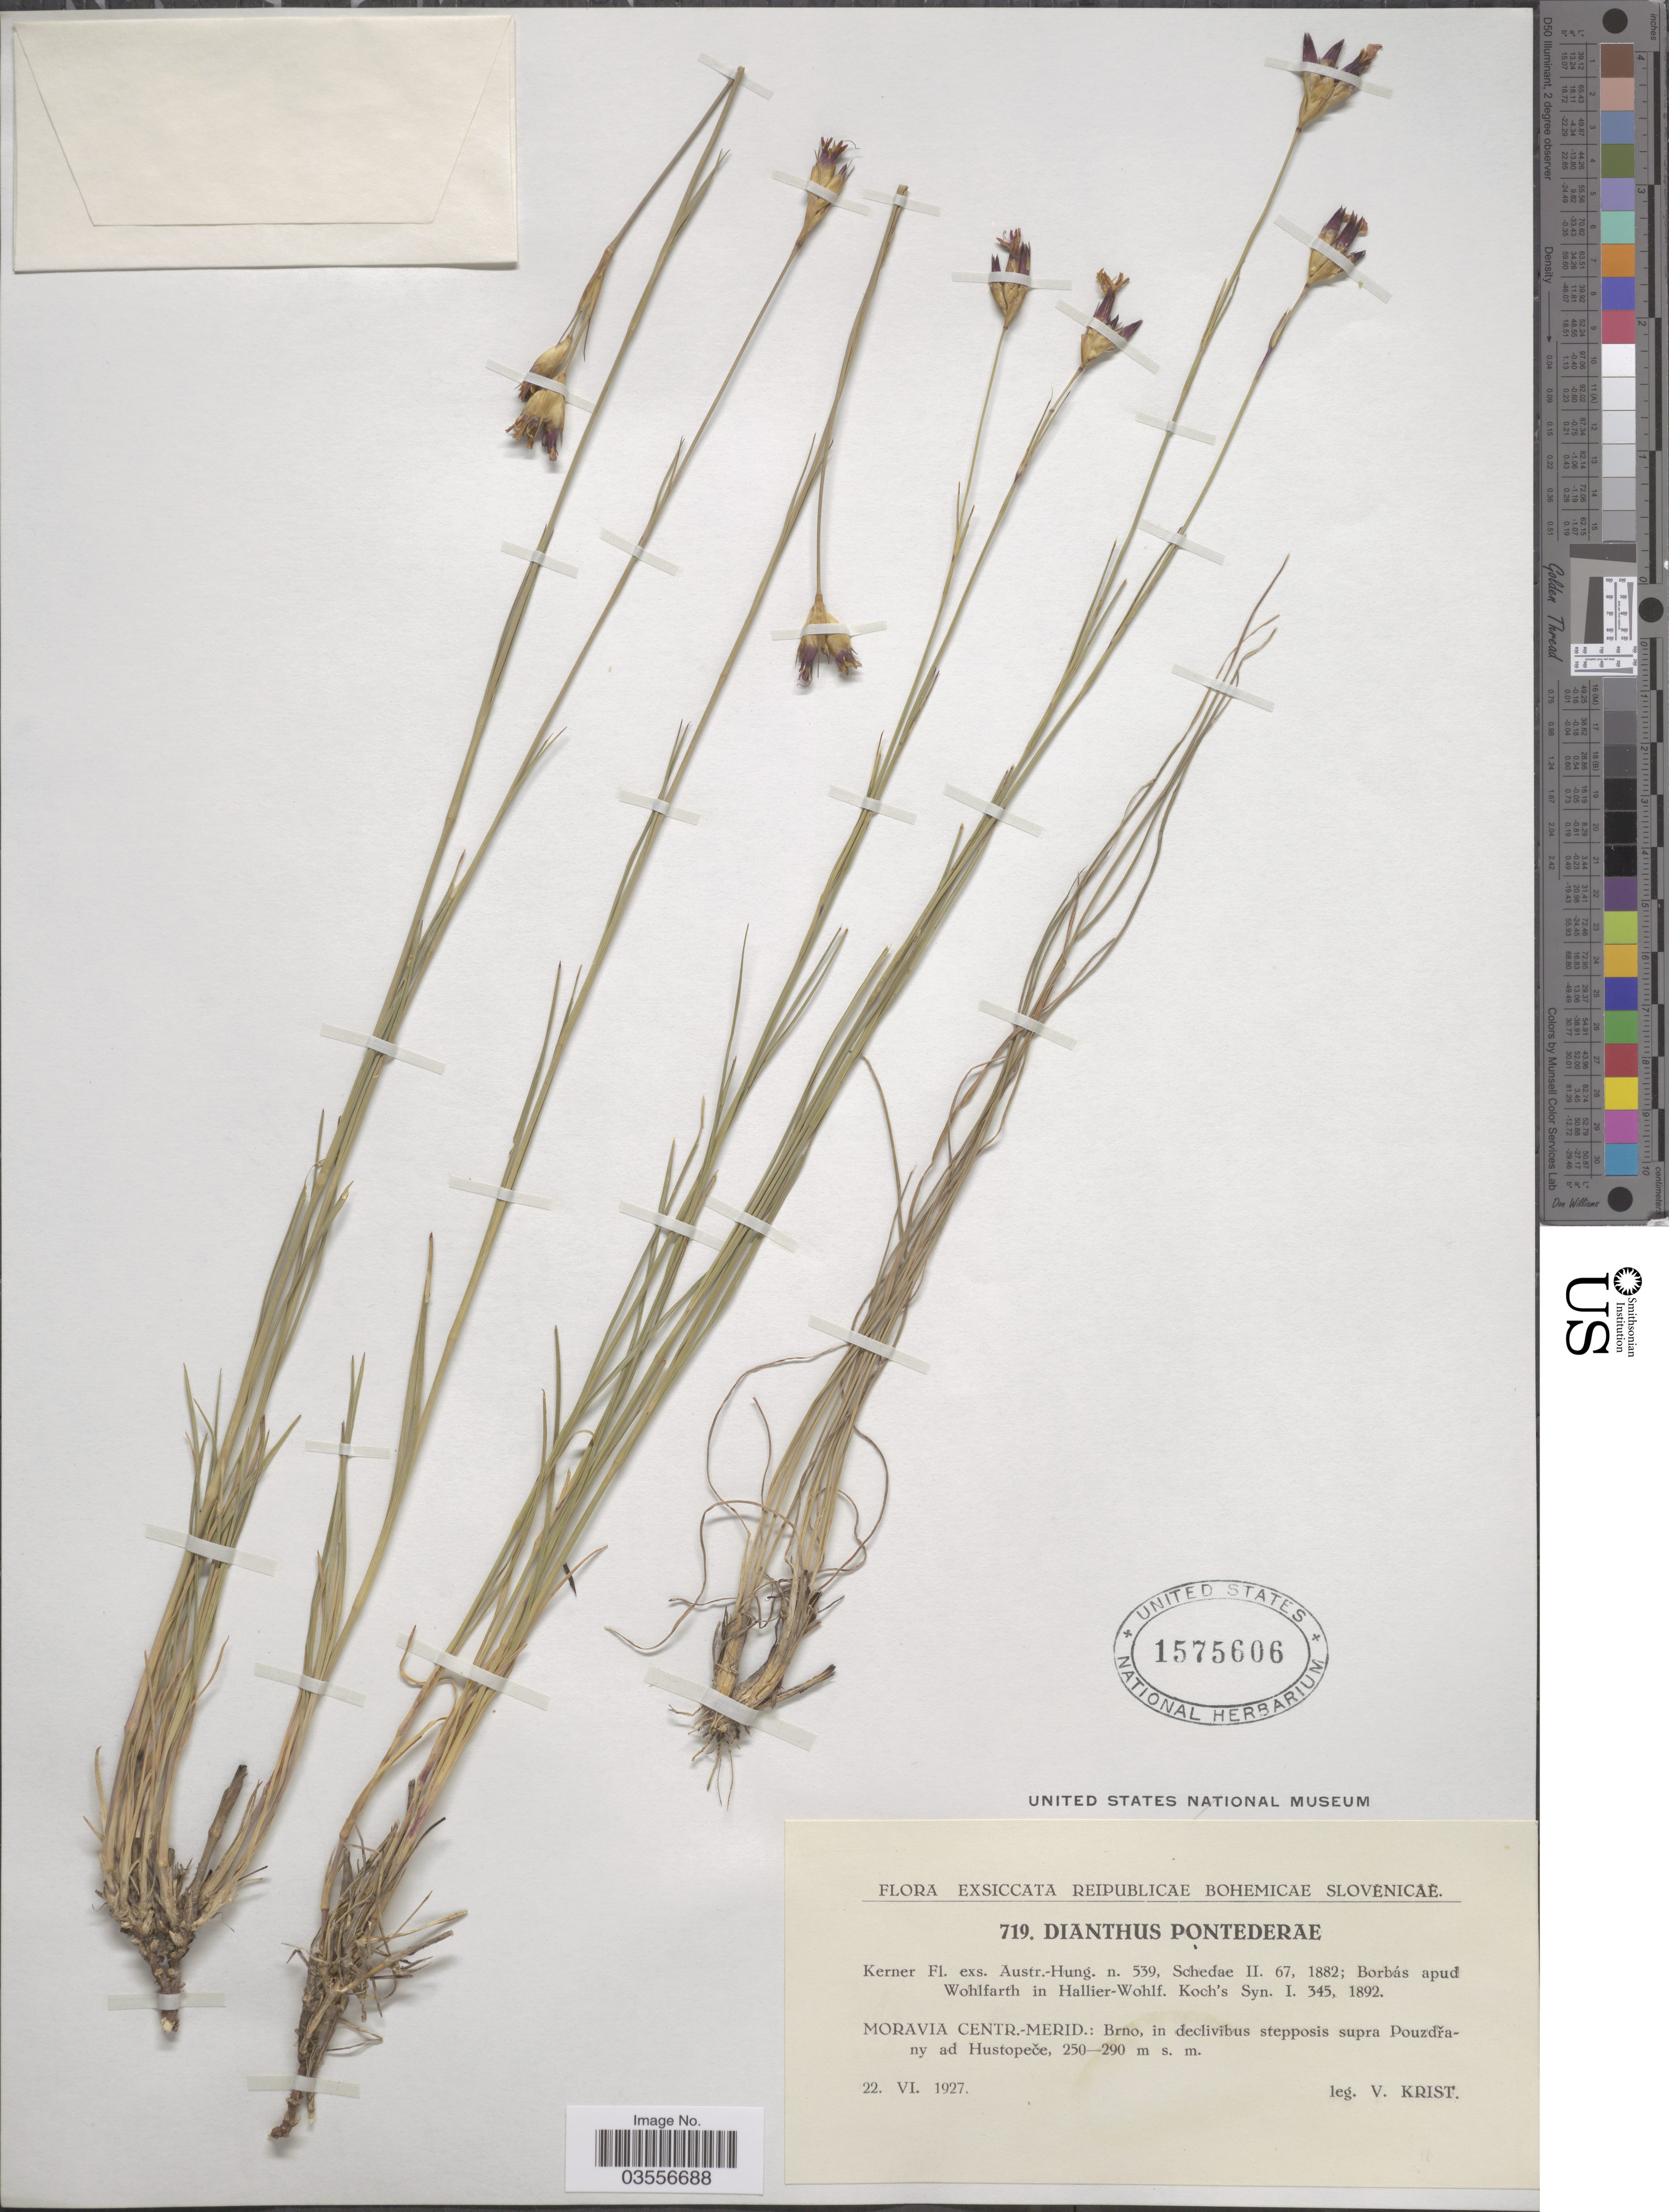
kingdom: Plantae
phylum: Tracheophyta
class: Magnoliopsida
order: Caryophyllales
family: Caryophyllaceae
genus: Dianthus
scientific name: Dianthus pontederae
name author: A. Kern.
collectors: V. Krist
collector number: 719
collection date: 1927-06-22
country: Czechia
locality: Moravia Centr.-Merid.: Brno, in declivibus stepposis supra Pouzdřany ad Hustopeče.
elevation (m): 250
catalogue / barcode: US 1575606